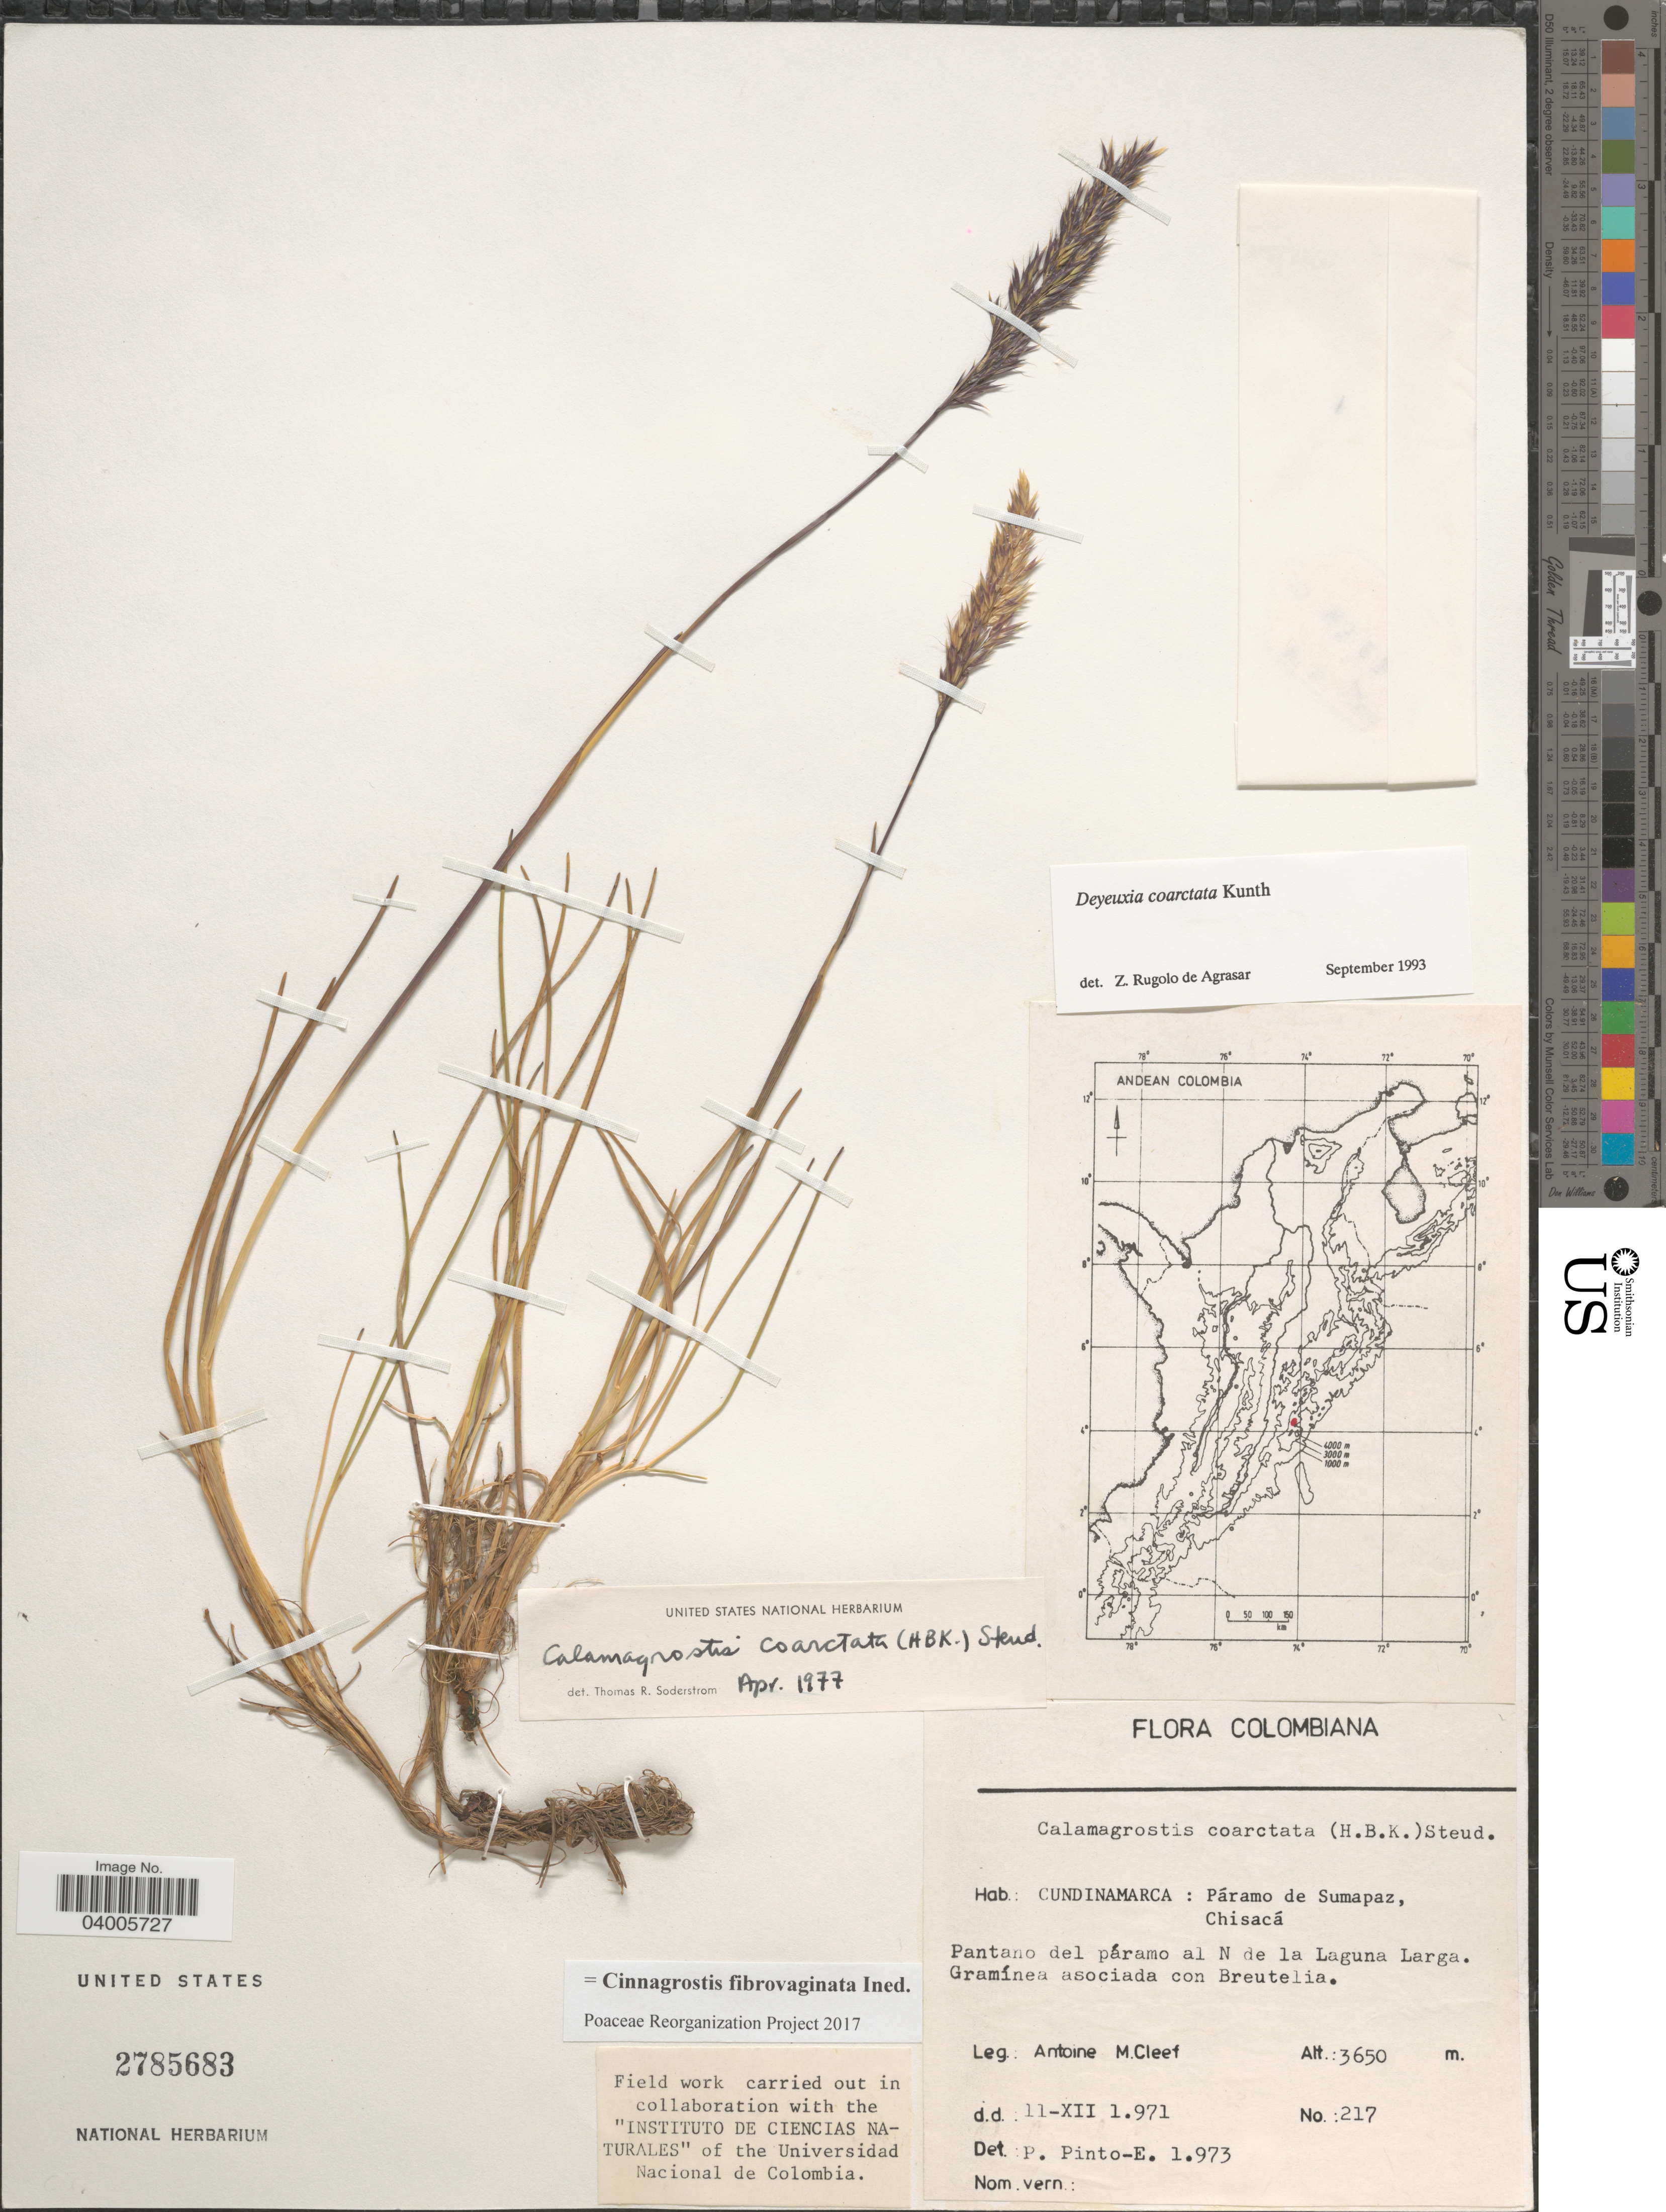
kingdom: Plantae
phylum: Tracheophyta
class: Liliopsida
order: Poales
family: Poaceae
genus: Cinnagrostis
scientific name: Cinnagrostis coarctata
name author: (Kunth) P.M. Peterson et al.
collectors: A. M. Cleef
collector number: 217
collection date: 1971-12-11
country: Colombia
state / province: Cundinamarca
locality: Páramo de Sumapaz, Chisacá. Pantano del páramo al N de la Laguna Larga.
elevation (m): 3650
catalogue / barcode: US 2785683